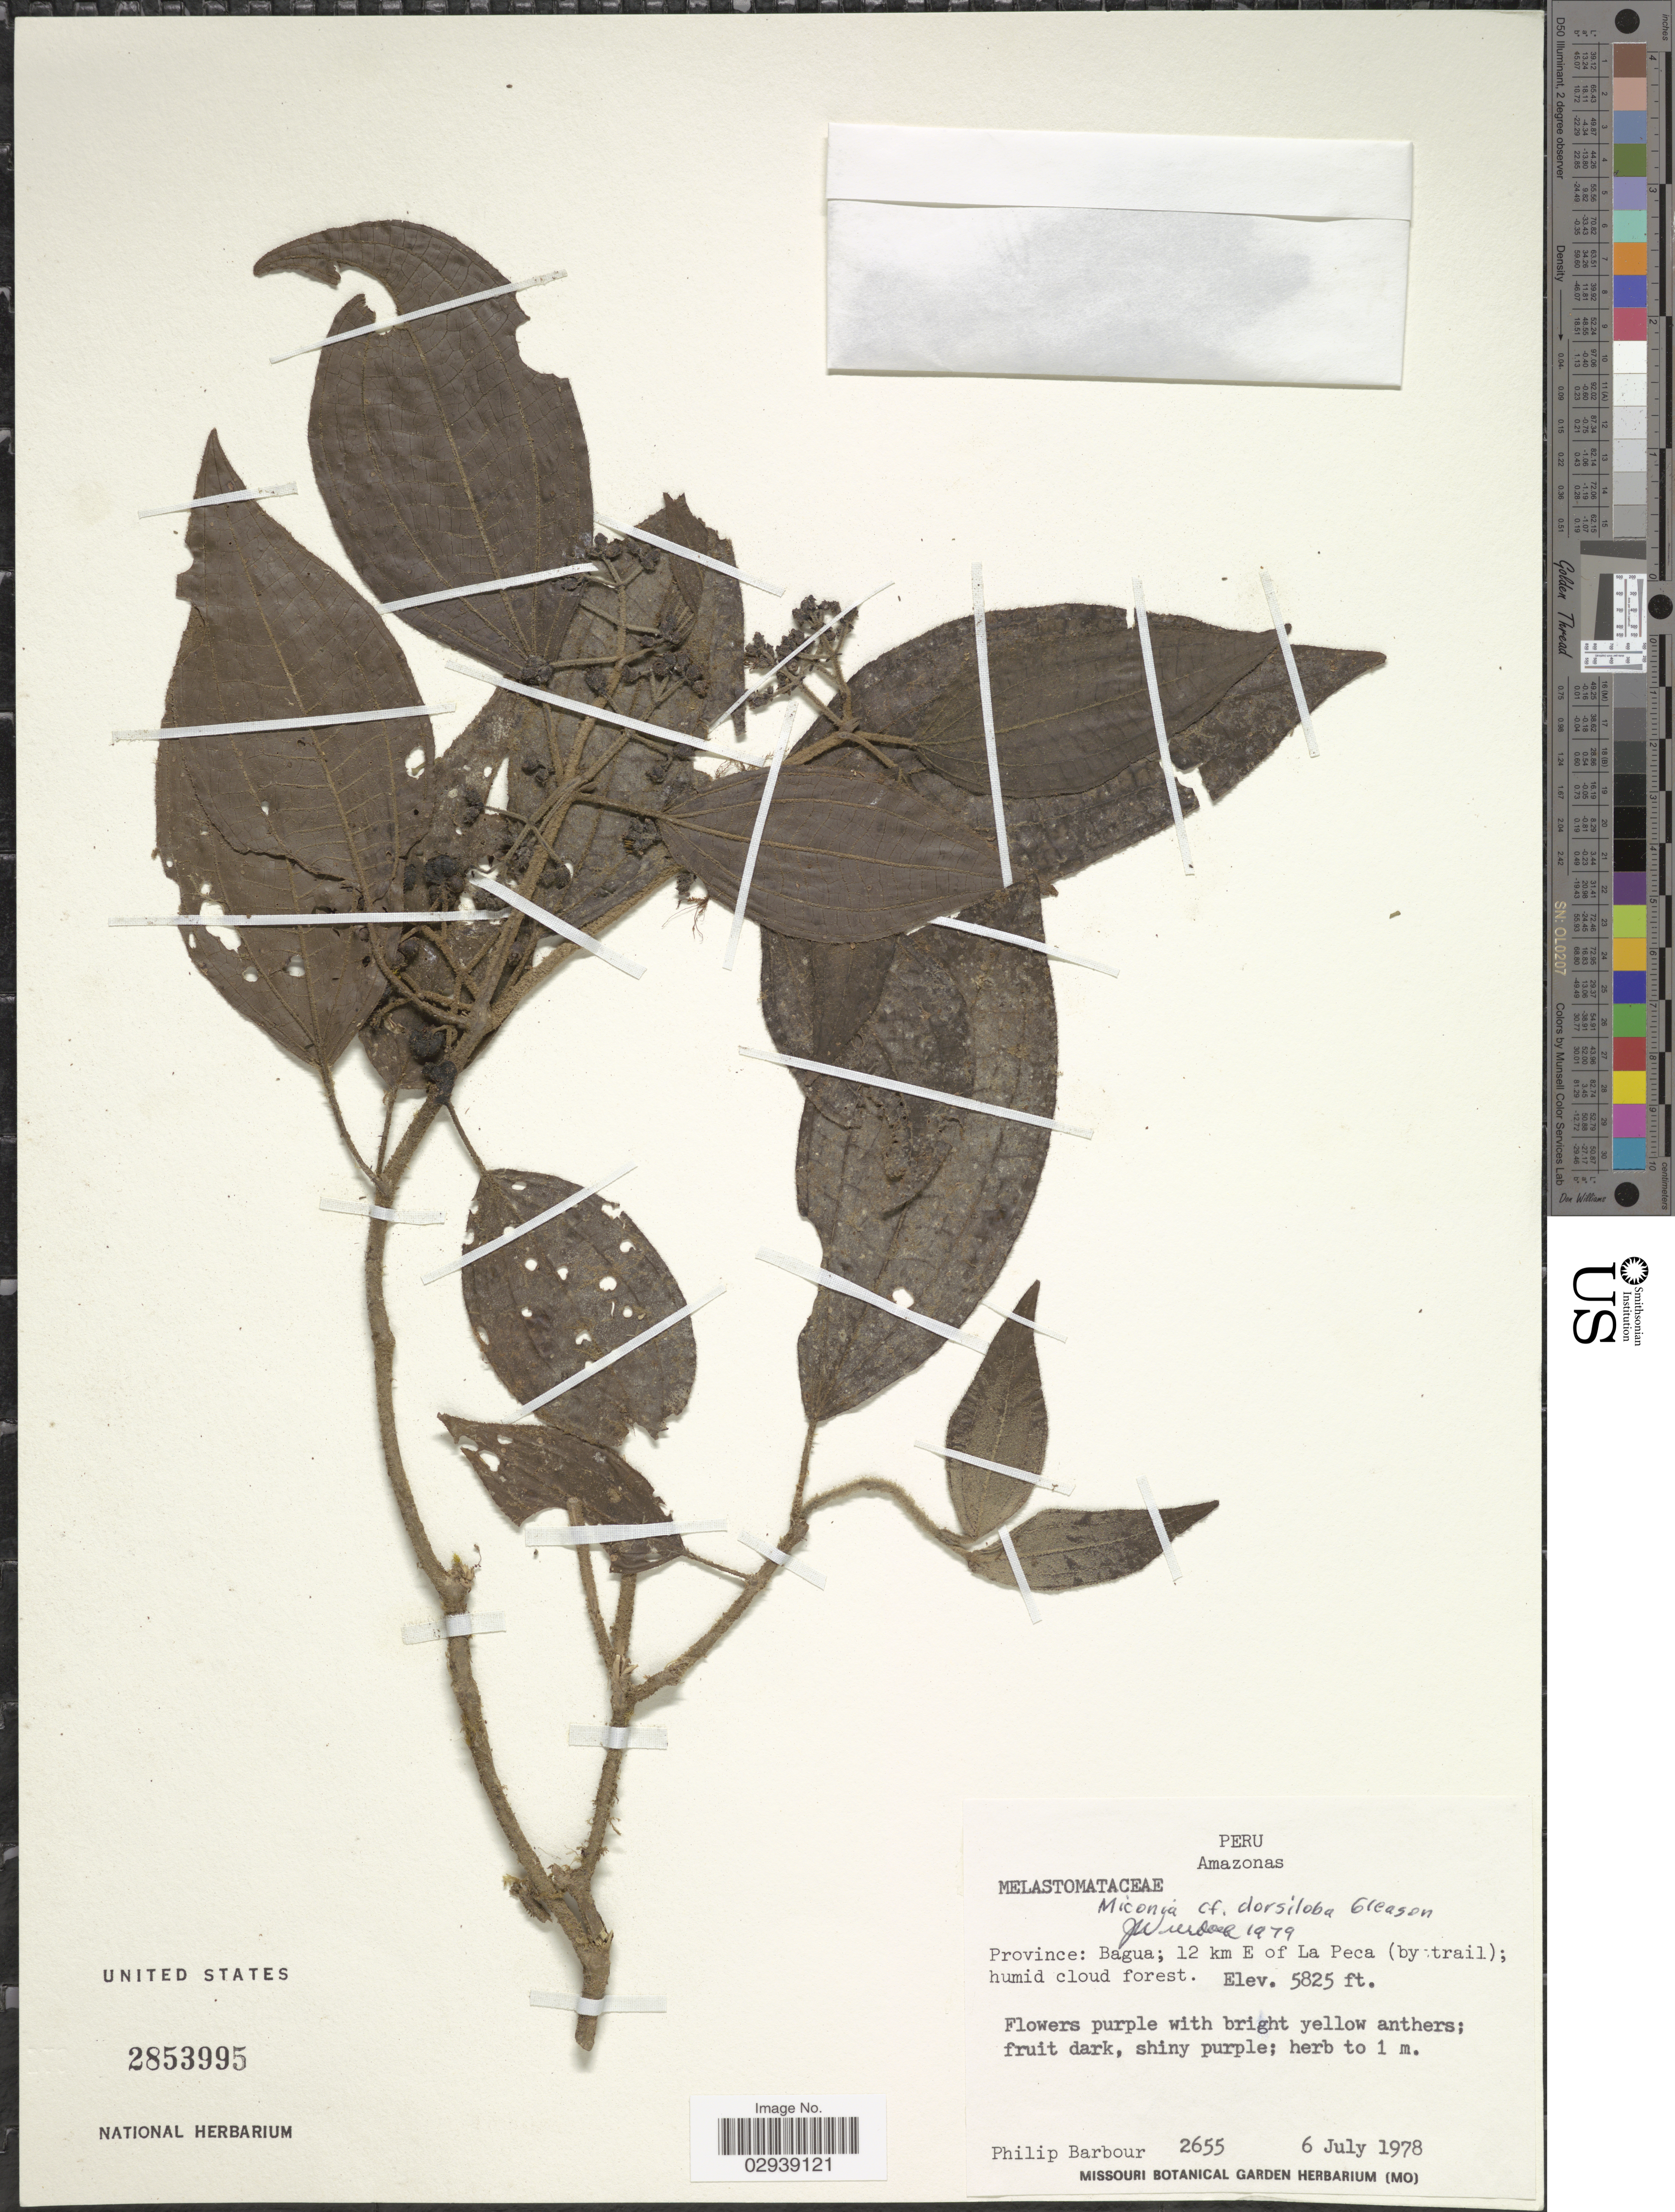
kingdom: Plantae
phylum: Tracheophyta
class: Magnoliopsida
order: Myrtales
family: Melastomataceae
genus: Miconia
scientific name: Miconia dorsiloba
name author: Gleason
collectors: P. Barbour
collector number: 2655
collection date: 1978-07-06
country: Peru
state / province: Amazonas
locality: Province: Bagual; 12 km E of La Peca (by trail).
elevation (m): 1775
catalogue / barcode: US 2853995